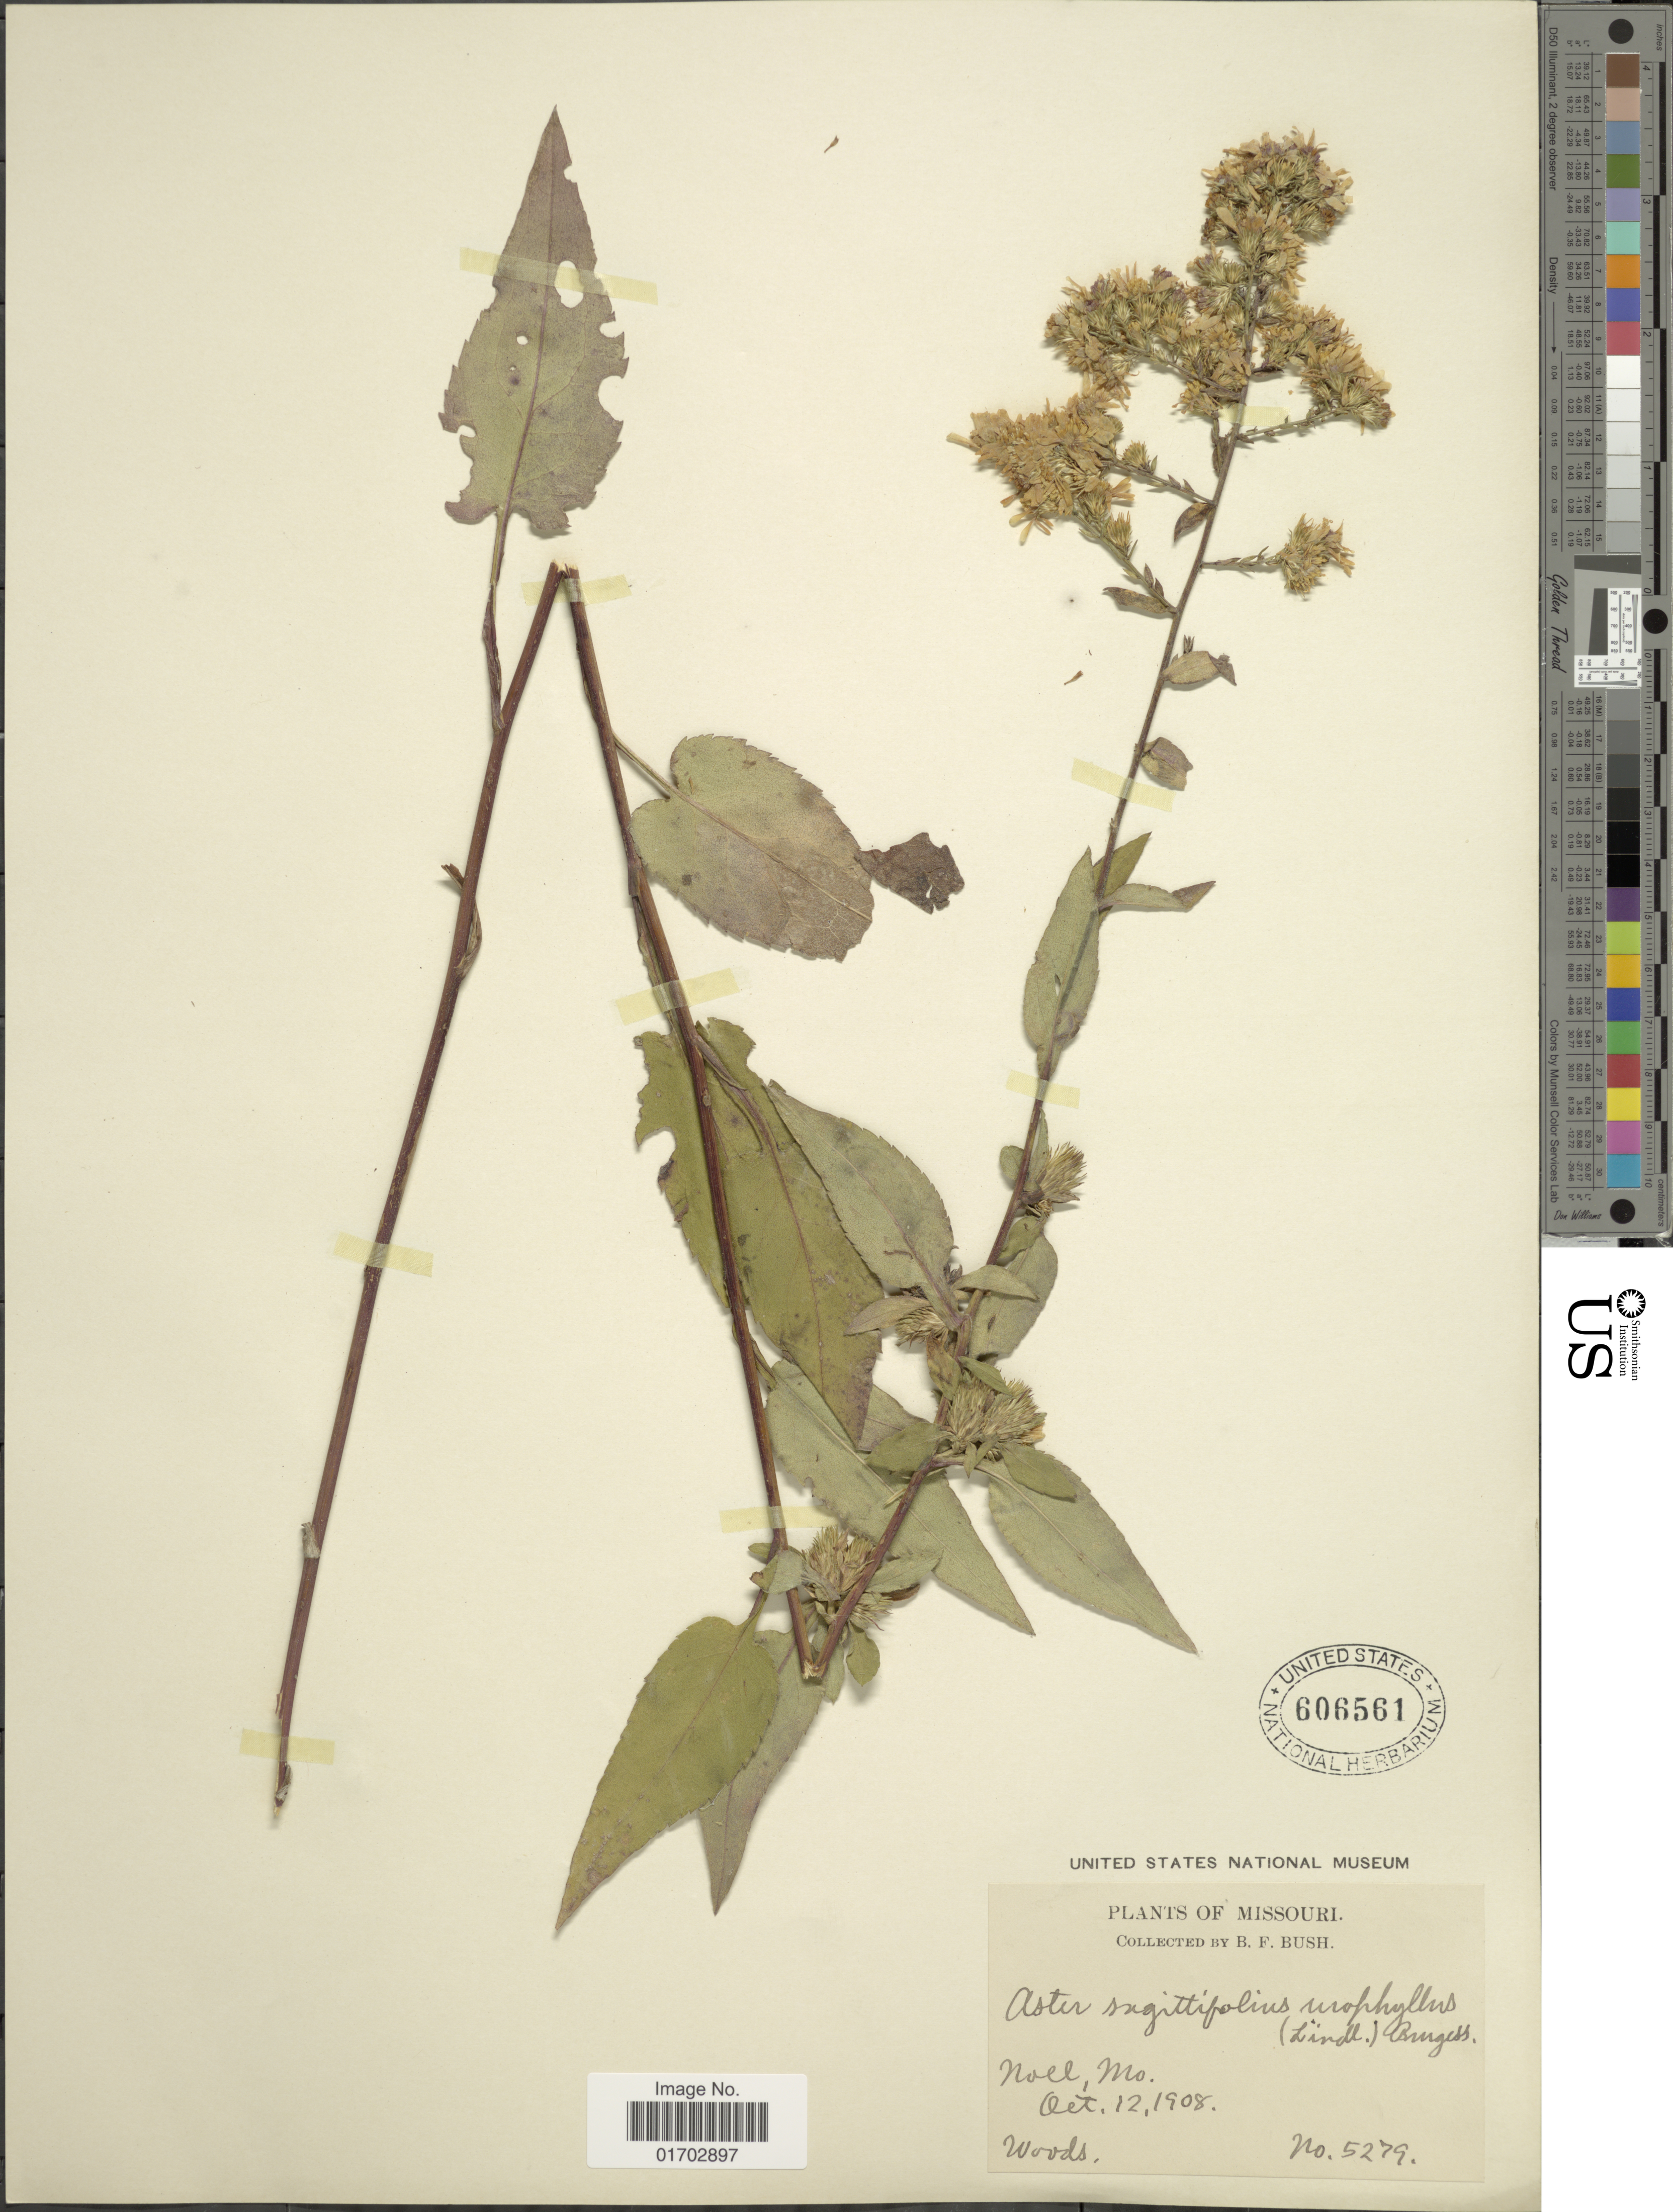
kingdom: Plantae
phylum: Tracheophyta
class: Magnoliopsida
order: Asterales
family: Asteraceae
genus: Symphyotrichum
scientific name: Symphyotrichum urophyllum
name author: (Lindl. ex DC.) G.L. Nesom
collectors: B. F. Bush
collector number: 5279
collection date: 1908-10-12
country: United States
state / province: Missouri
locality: Noel.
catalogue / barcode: US 606561